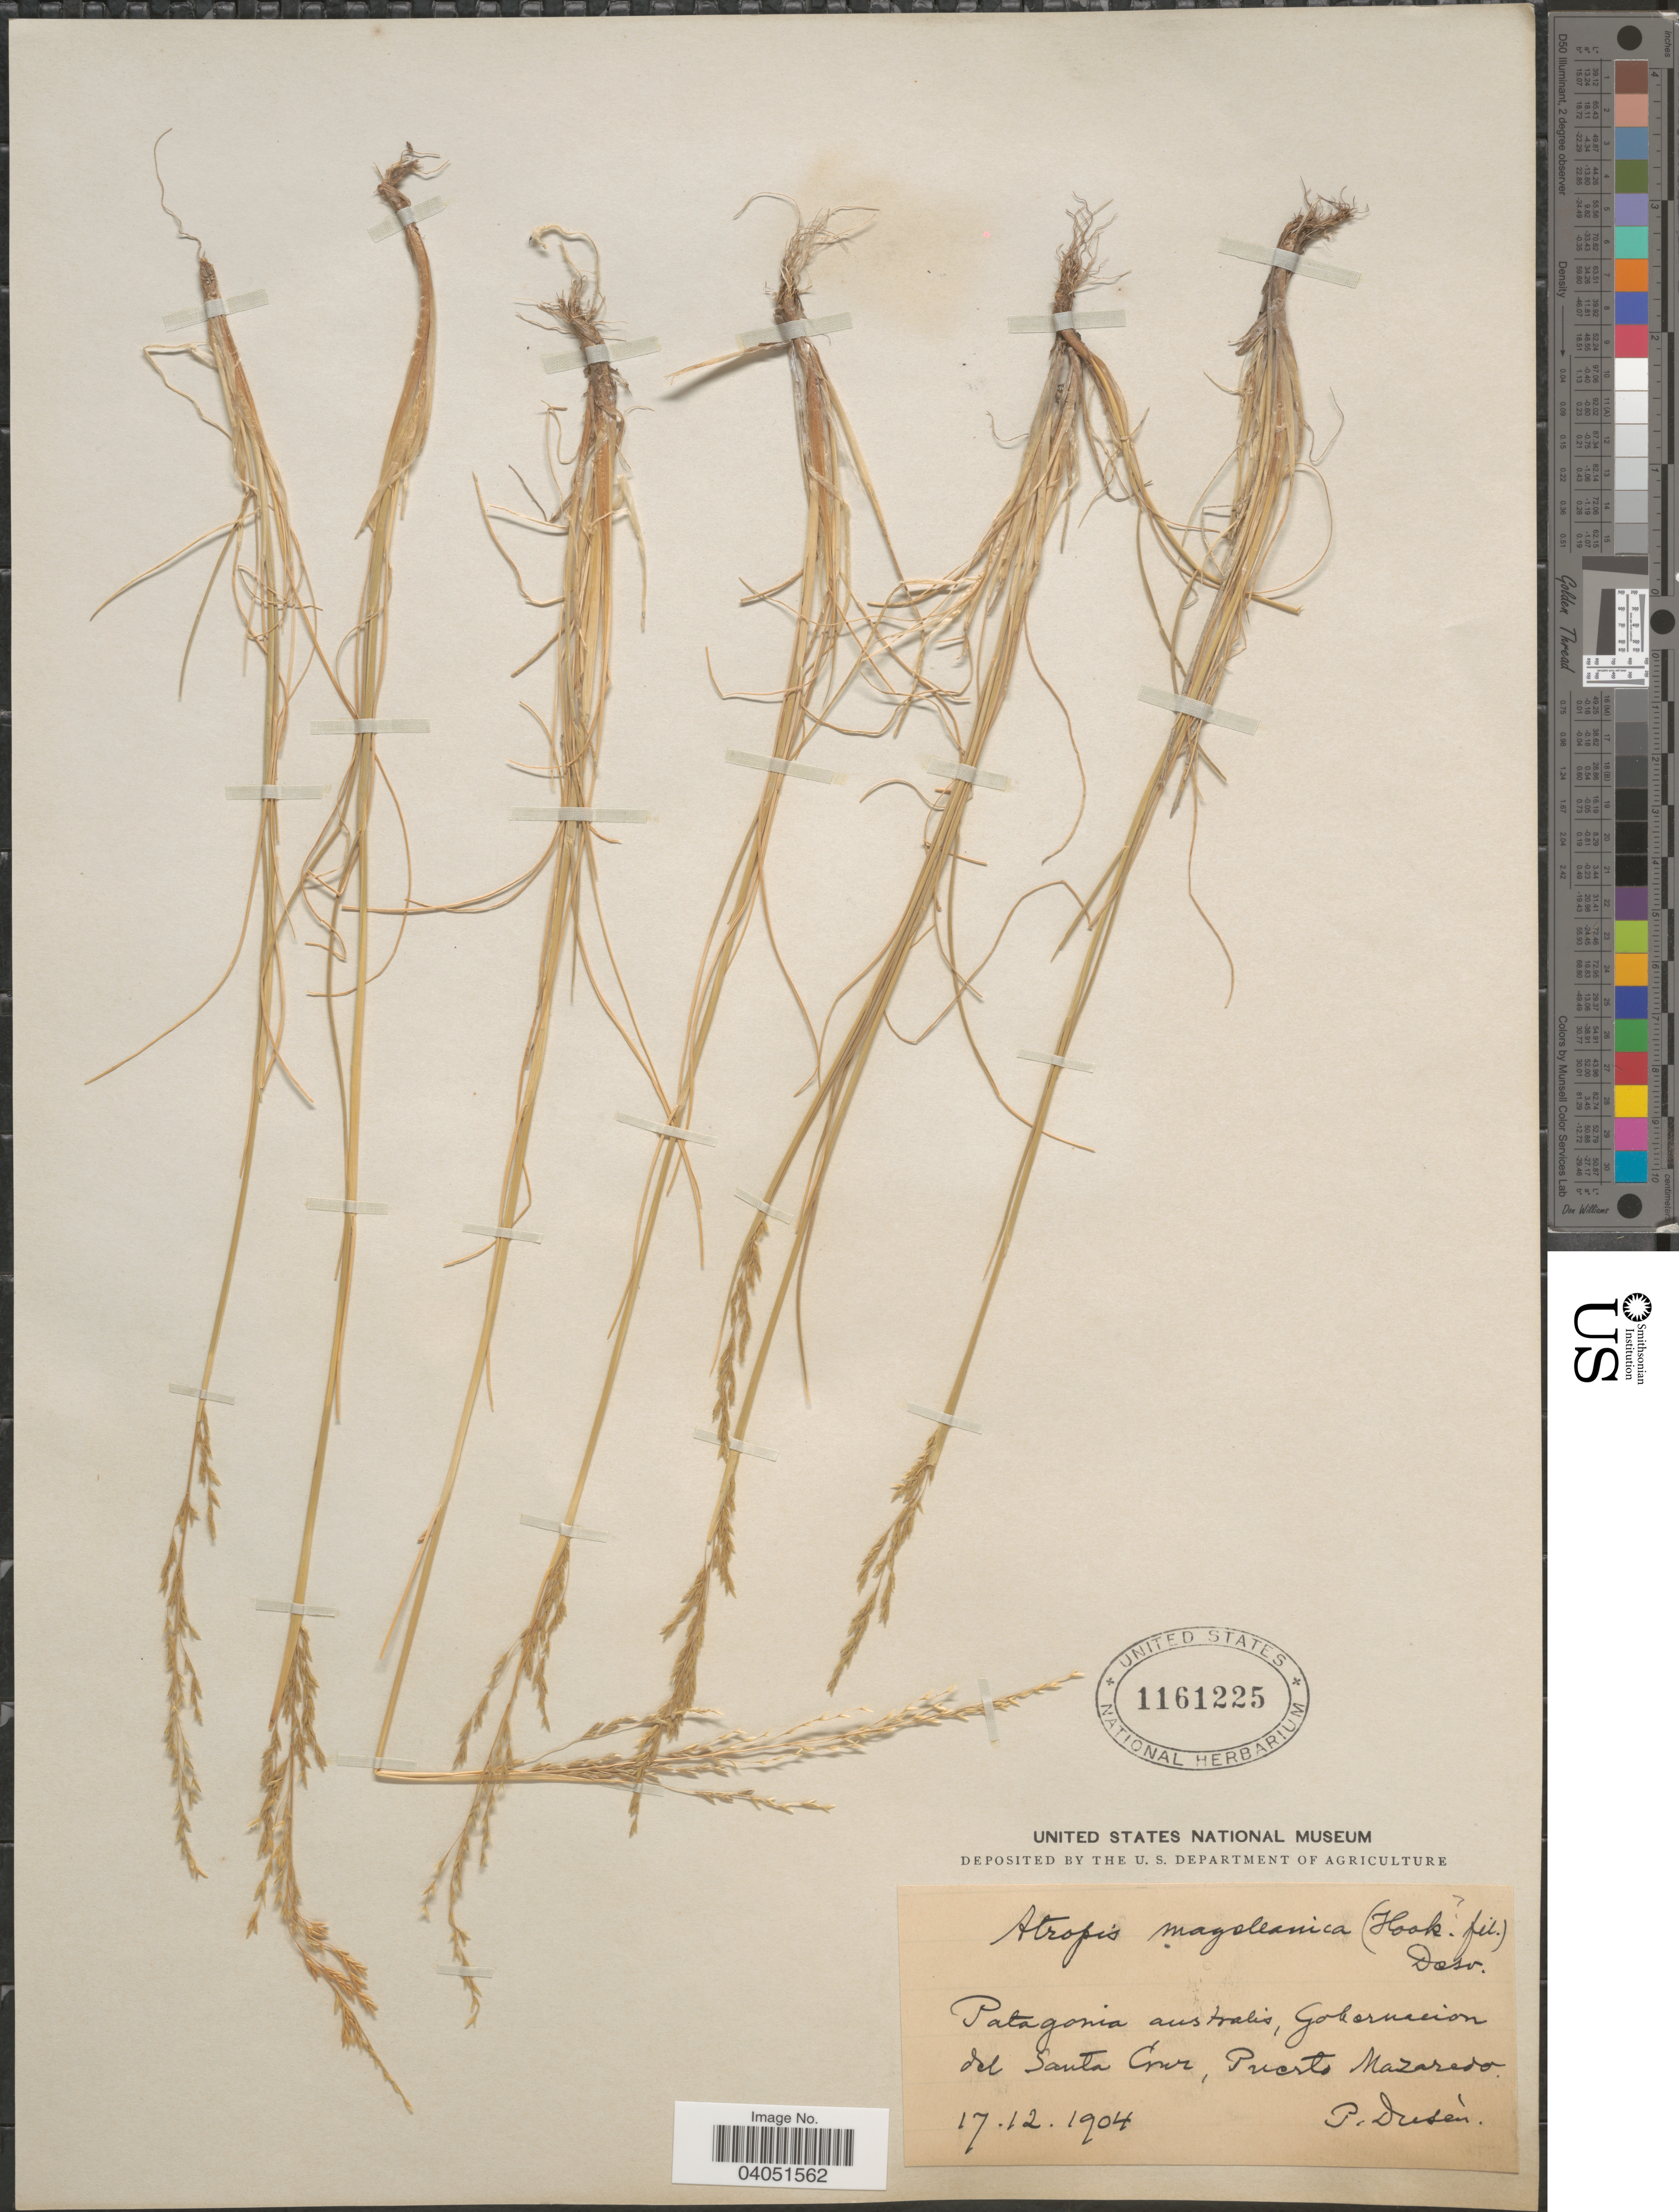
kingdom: Plantae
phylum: Tracheophyta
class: Liliopsida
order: Poales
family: Poaceae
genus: Puccinellia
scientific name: Puccinellia magellanica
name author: (Hook. f.) Parodi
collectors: P. Dusén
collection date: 1904-12-17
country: Argentina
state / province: Santa Cruz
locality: Patagonia australis, Gobernacion del Santa Cruz, Puerto Mazaredo.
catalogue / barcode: US 1161225